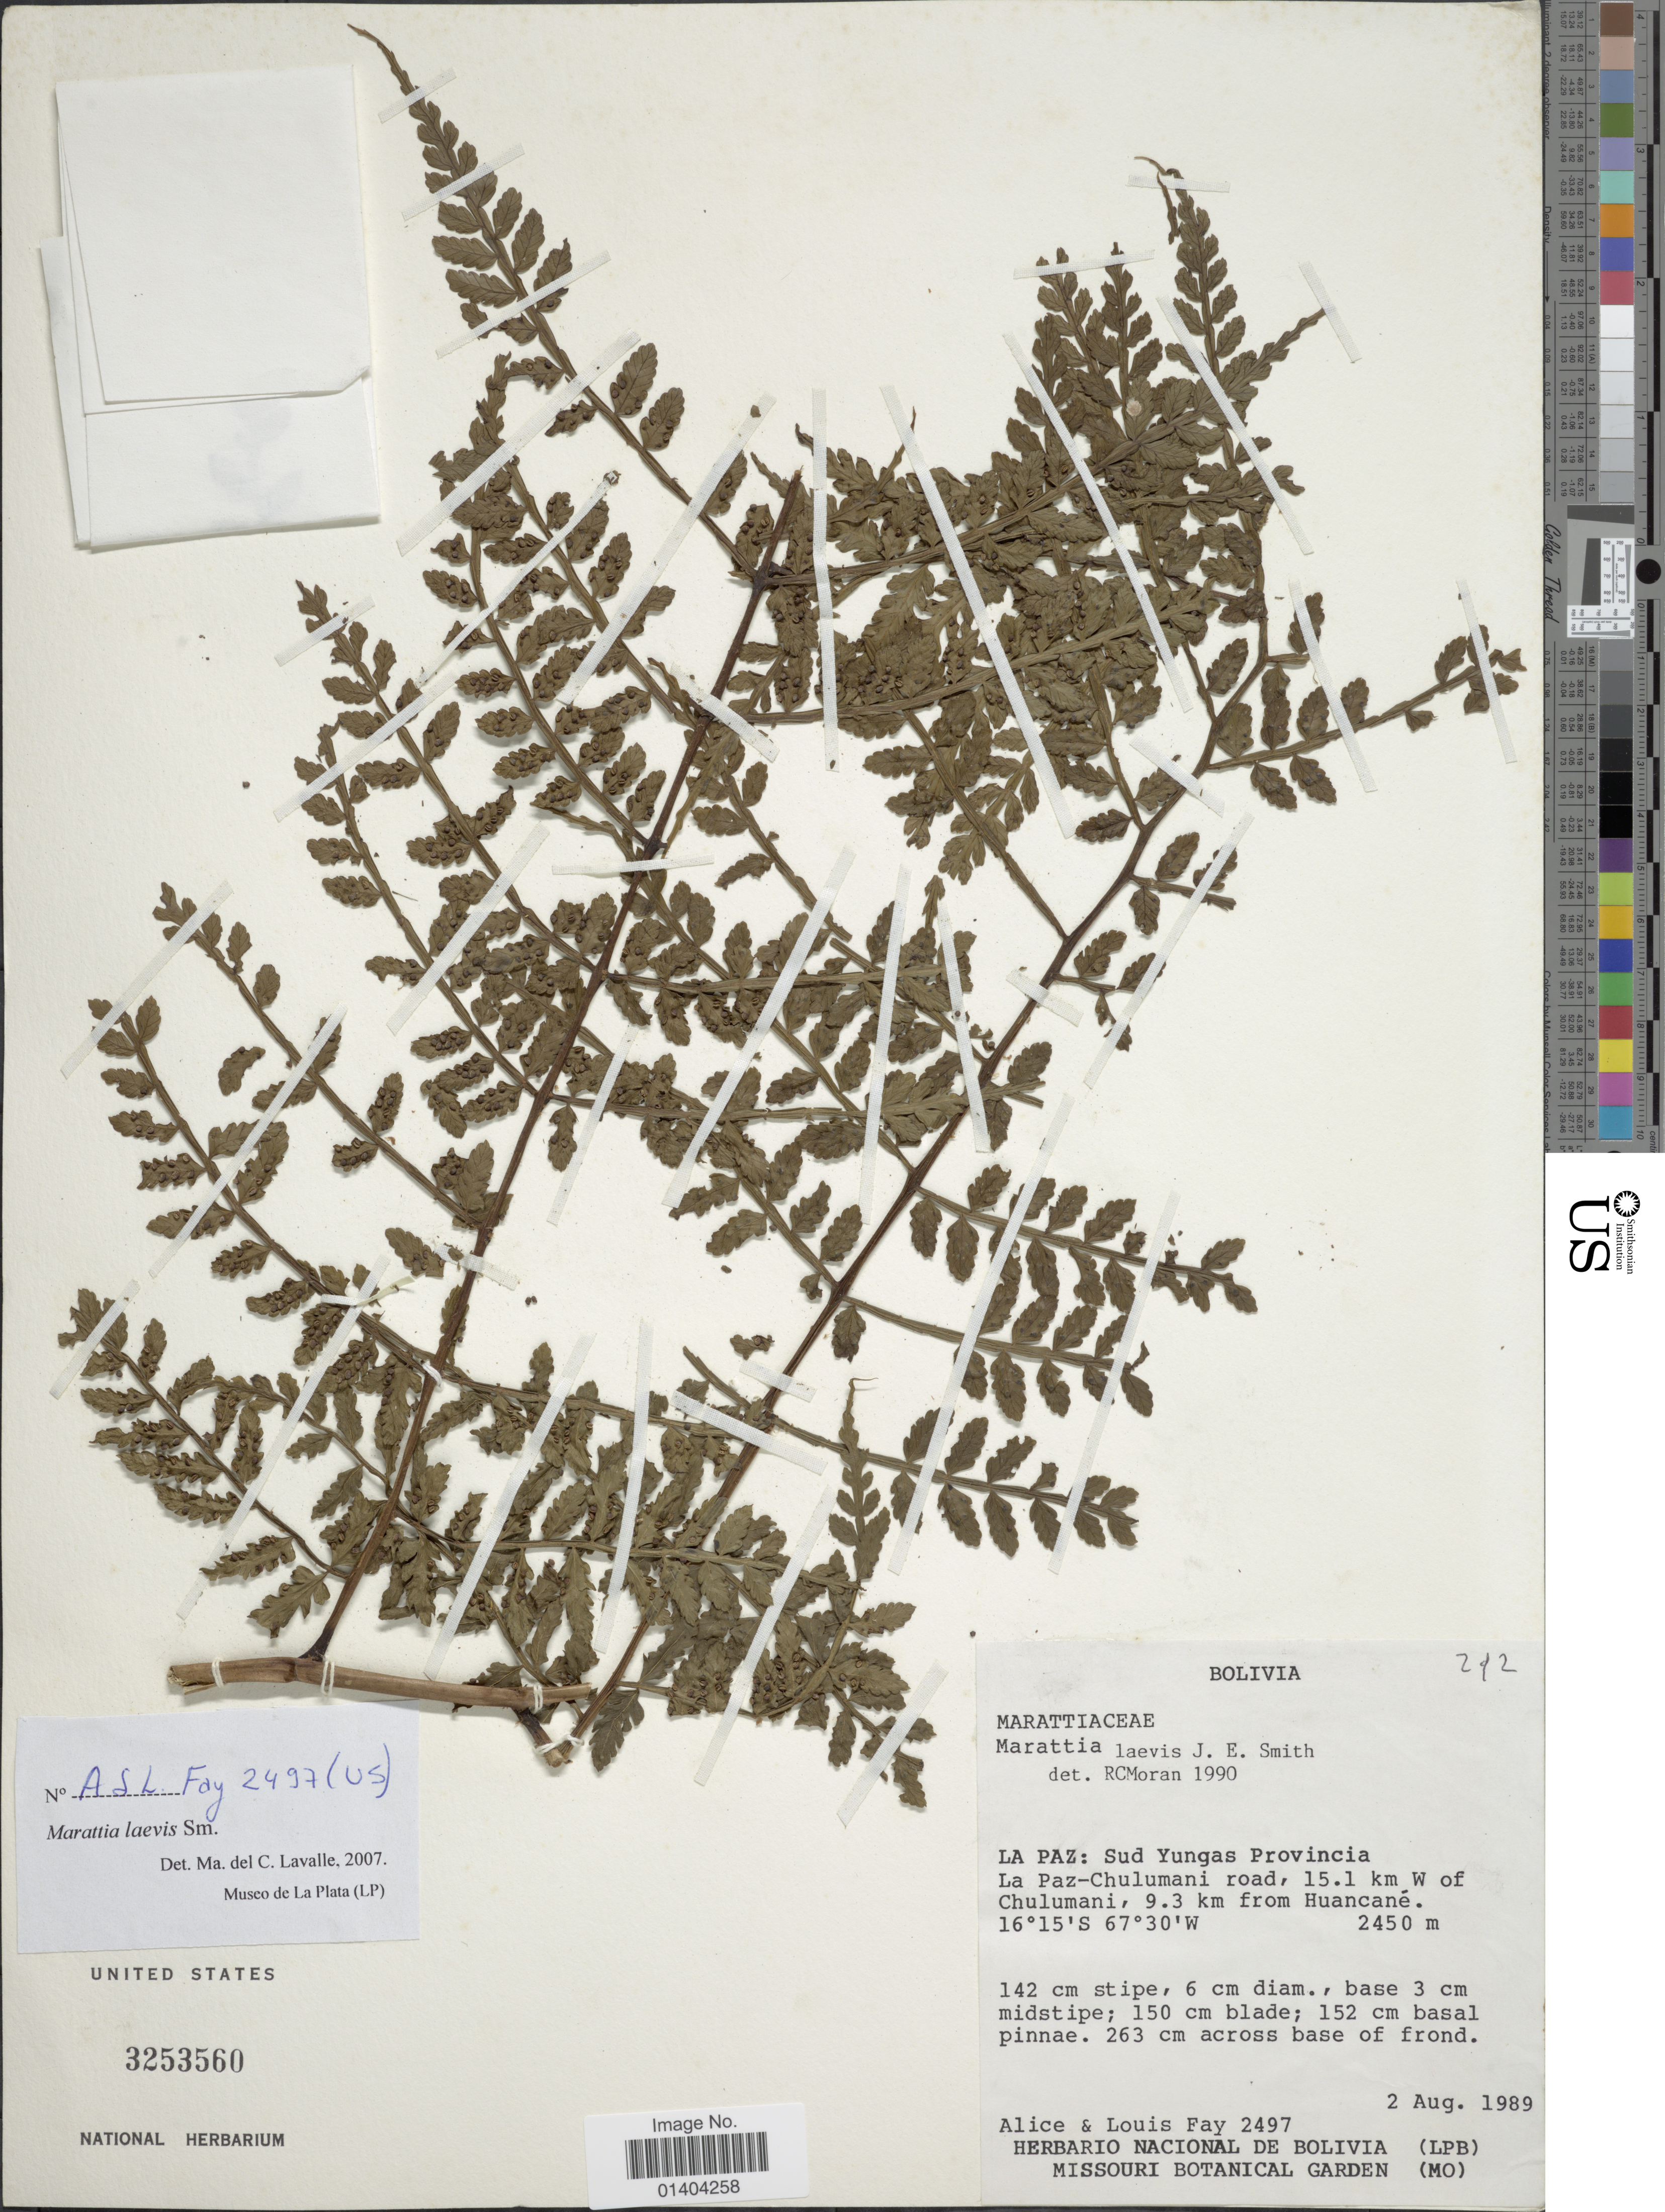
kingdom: Plantae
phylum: Tracheophyta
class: Polypodiopsida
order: Marattiales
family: Marattiaceae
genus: Marattia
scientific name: Marattia laevis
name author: Sm.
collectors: A. Fay & L. Fay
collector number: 2497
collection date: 1989-08-02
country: Bolivia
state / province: La Paz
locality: Sud Yungas provincia La Paz Chulumani road 15.1 km W of Chulumani 9.3 km from Huancané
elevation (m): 2450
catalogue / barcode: US 3253560